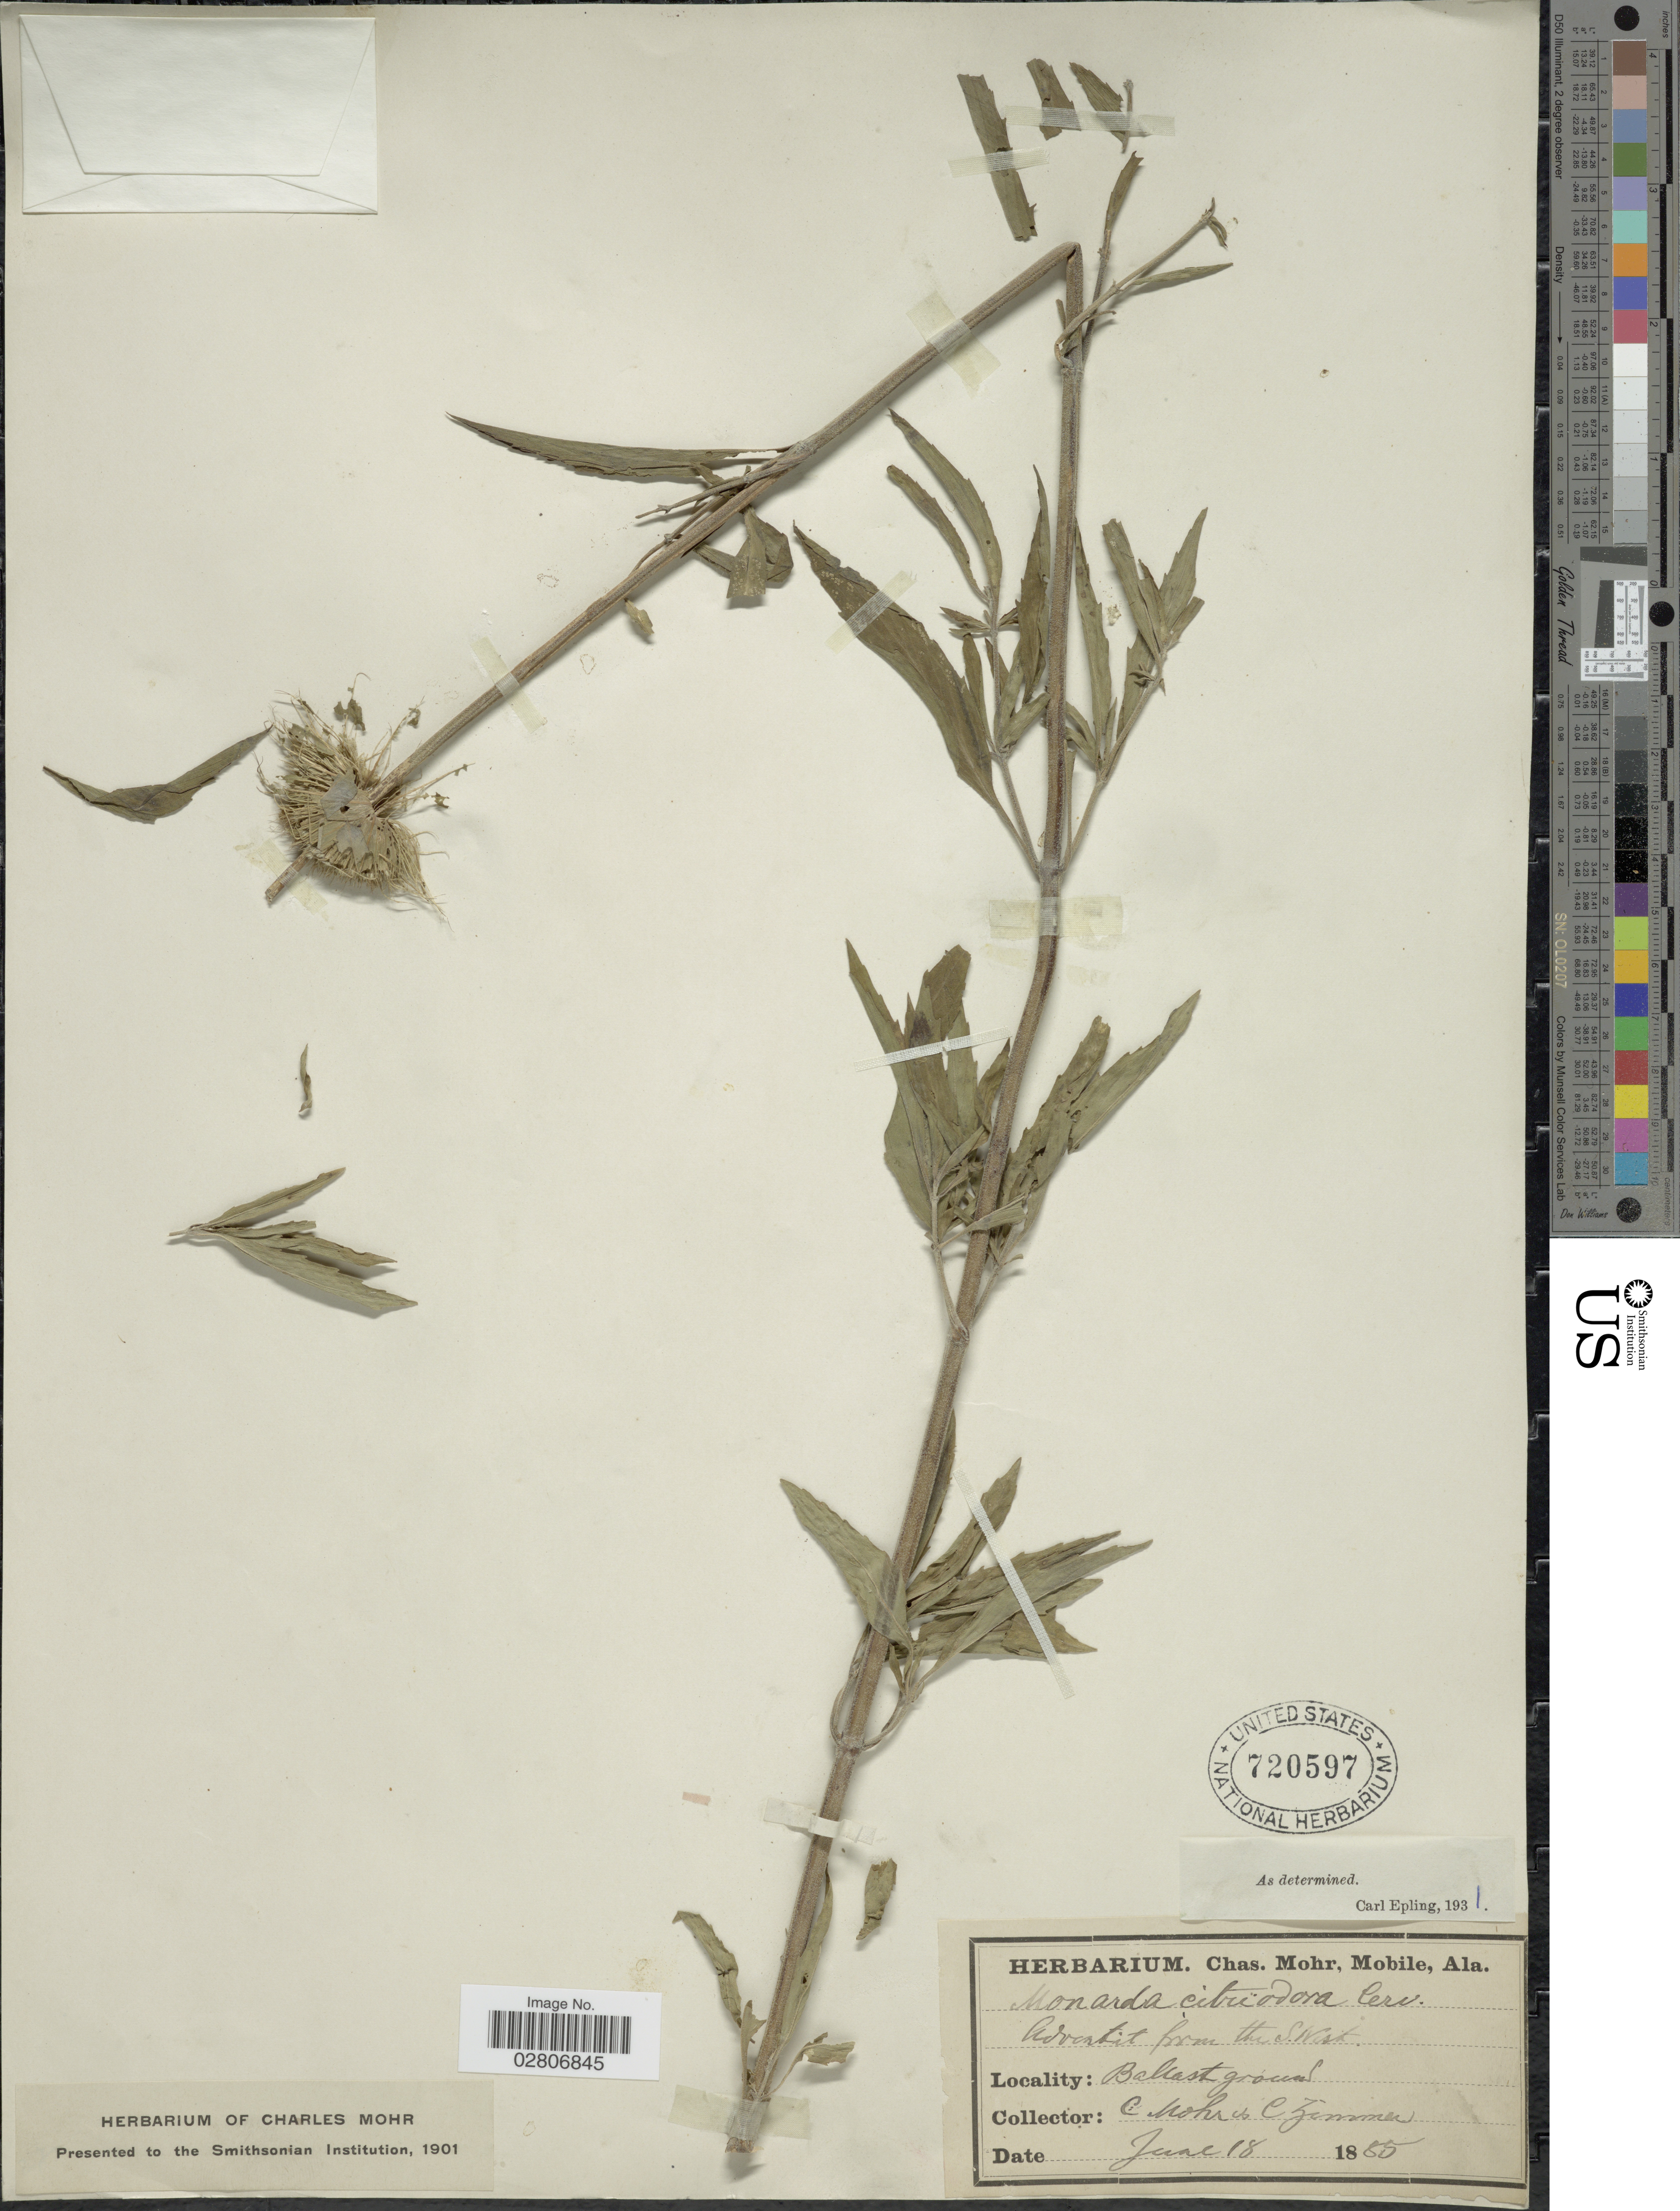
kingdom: Plantae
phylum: Tracheophyta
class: Magnoliopsida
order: Lamiales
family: Lamiaceae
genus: Monarda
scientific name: Monarda citriodora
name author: Cerv. ex Lag.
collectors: Mohr, C. T. (herbarium) & C. Zimmer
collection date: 1885-06-18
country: United States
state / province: Alabama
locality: Ballast ground.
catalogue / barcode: US 720597